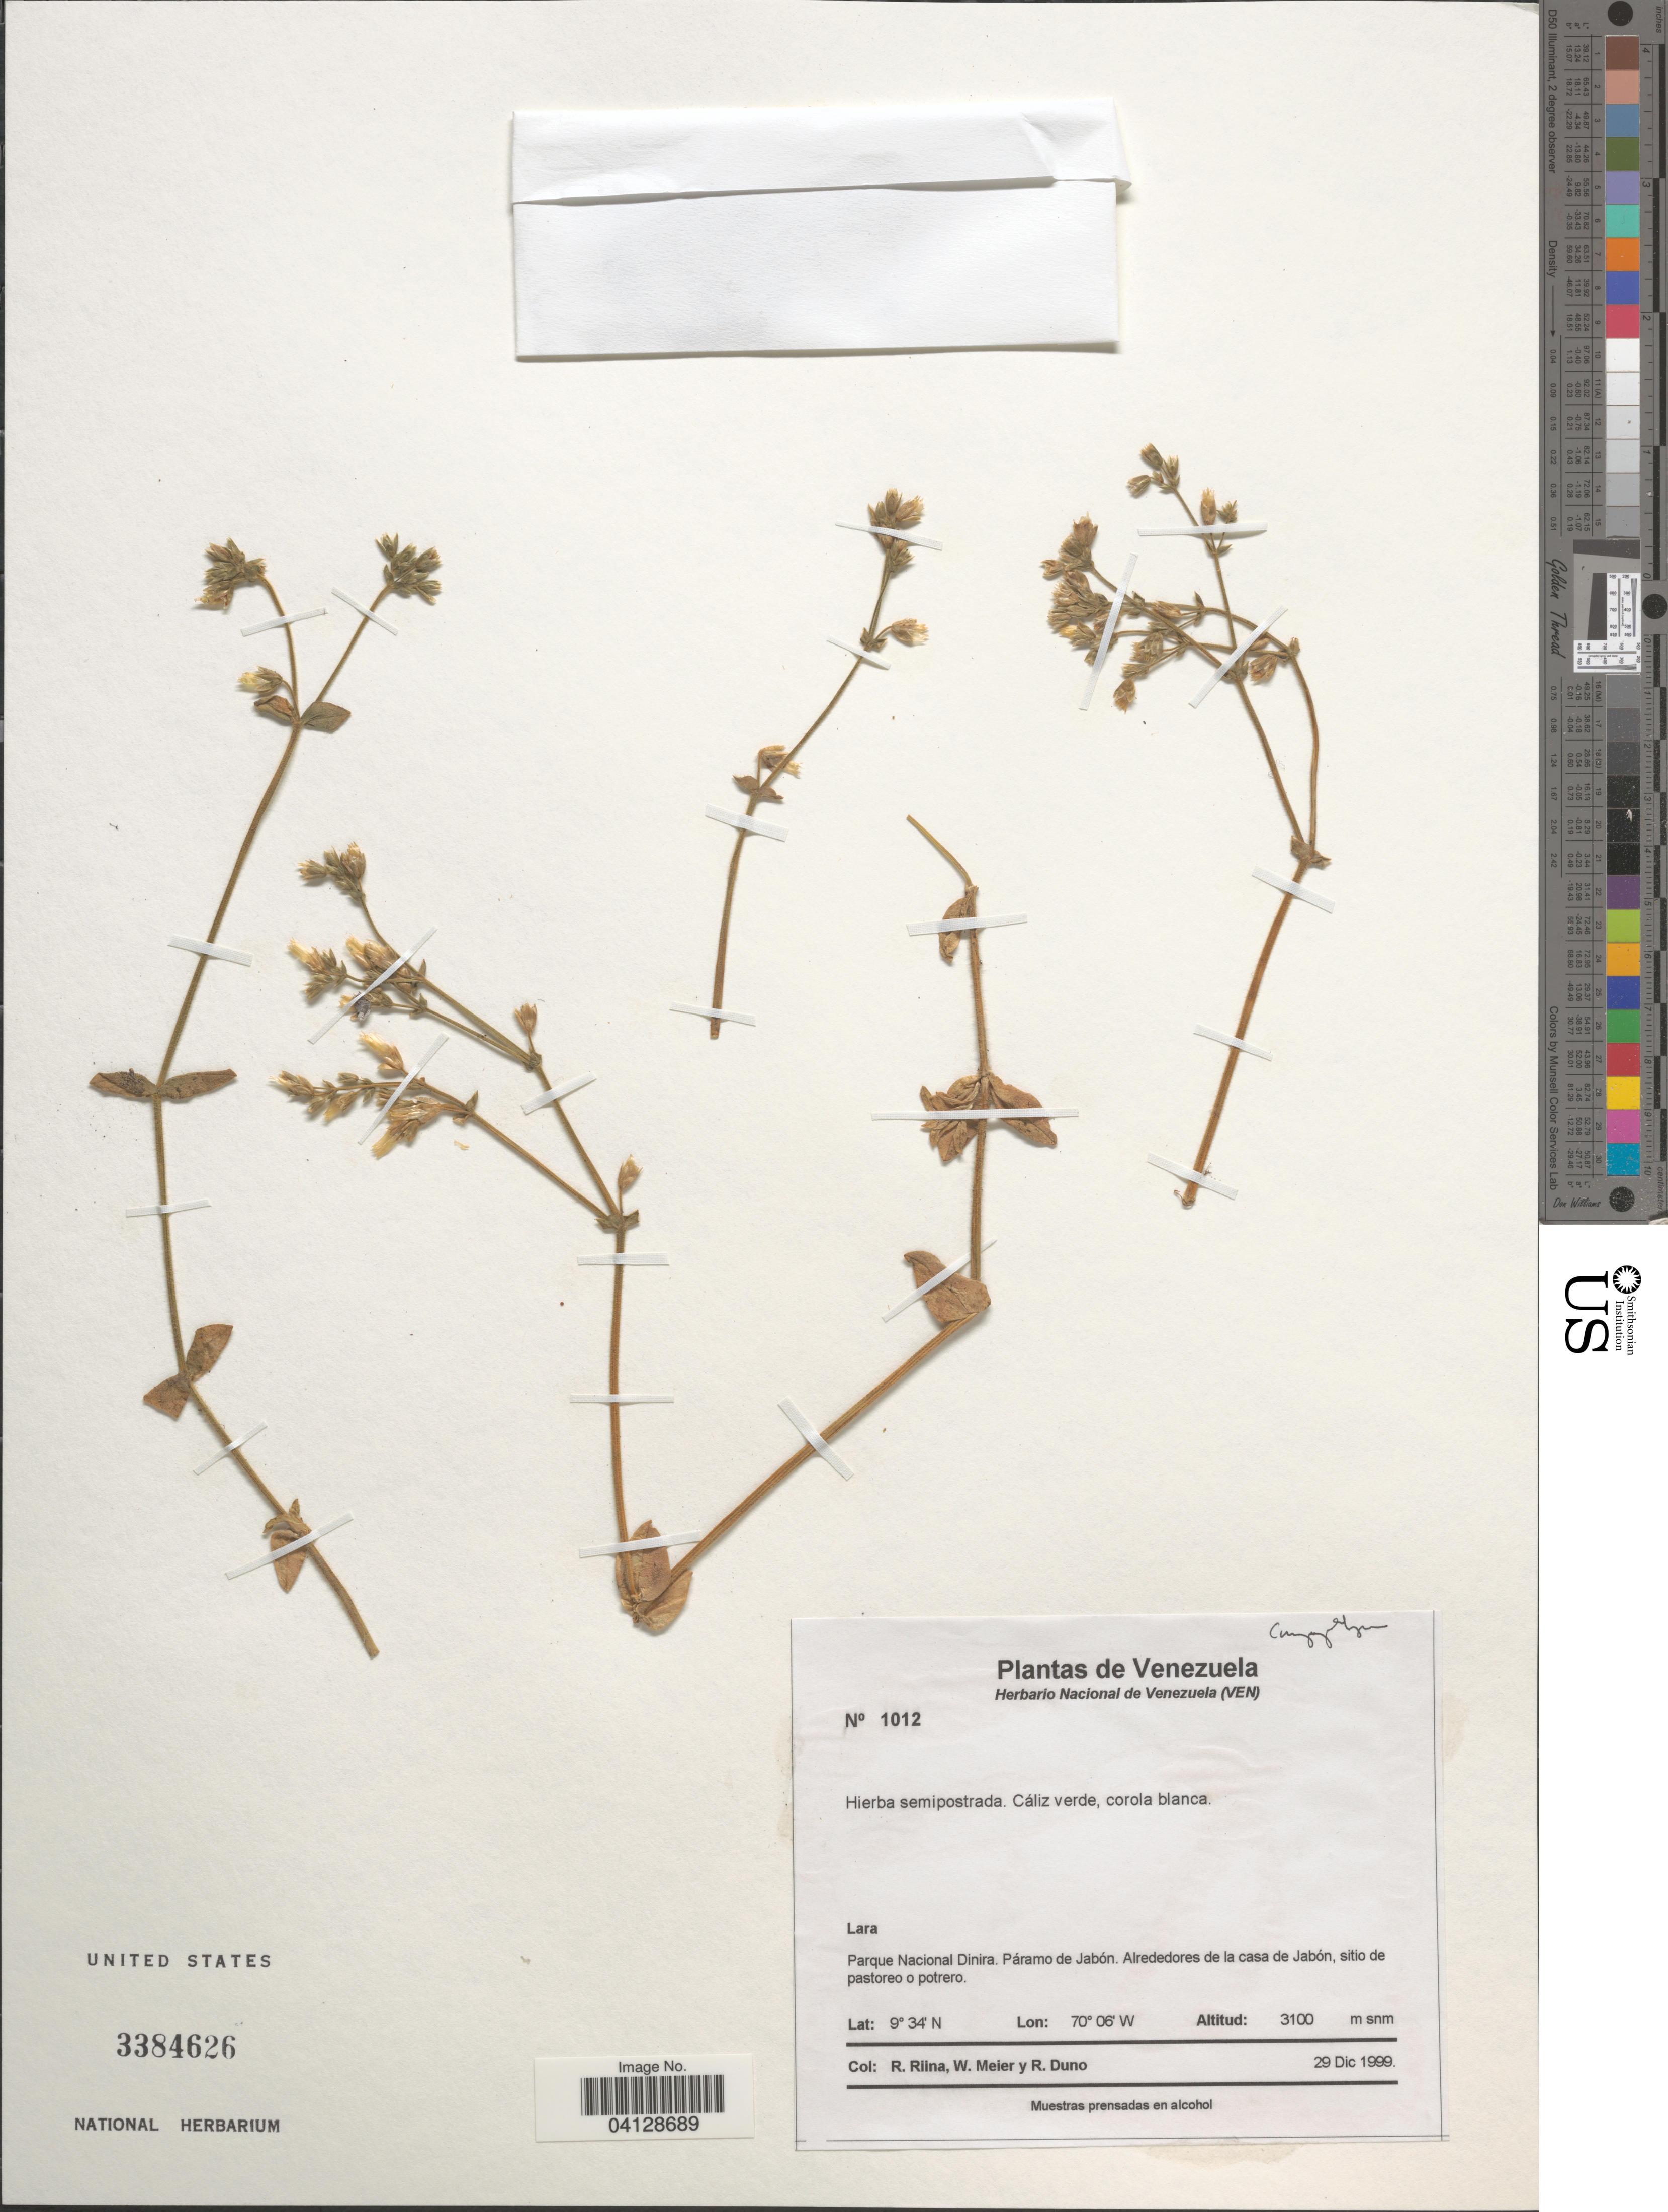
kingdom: Plantae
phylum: Tracheophyta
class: Magnoliopsida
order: Caryophyllales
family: Caryophyllaceae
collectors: R. Riina, W. Meier & R. Duno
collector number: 1012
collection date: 1999-12-29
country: Venezuela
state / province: Lara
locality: Parque Nacional Dinira. Páramo de Jabón. Alrededores de la casa de Jabón, sitio de pastoreo o potrero.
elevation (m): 3100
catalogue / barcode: US 3384626